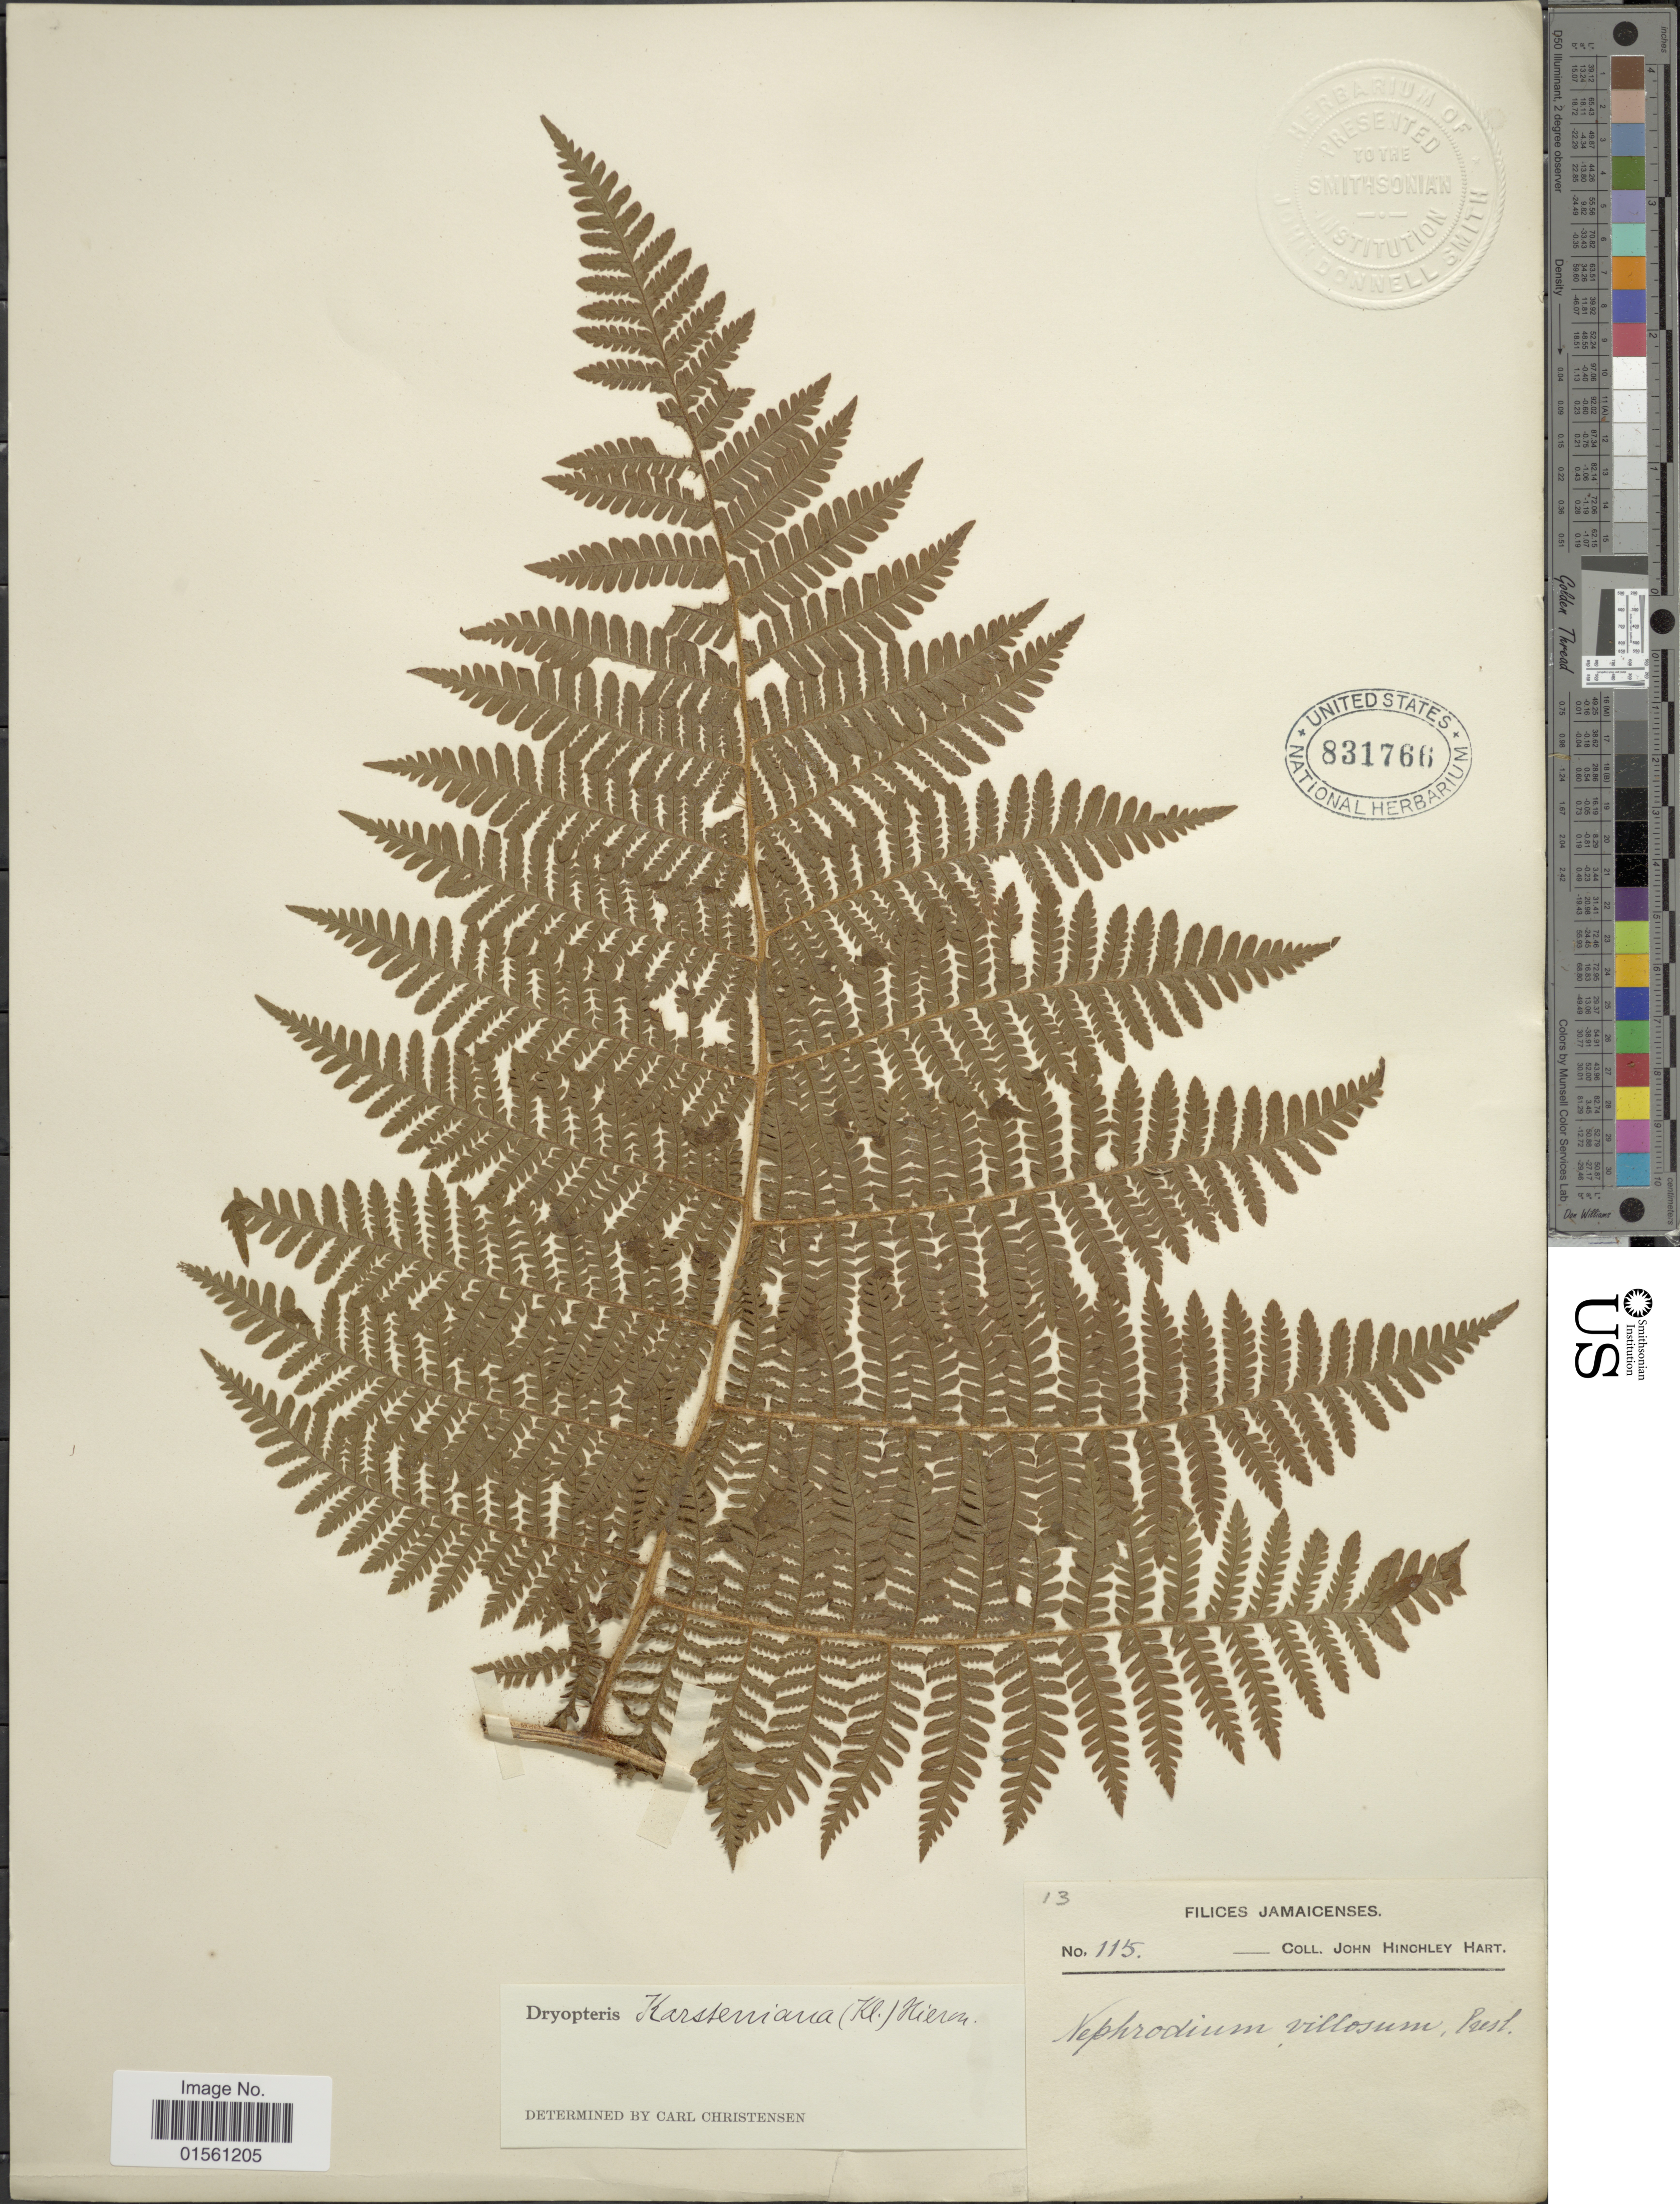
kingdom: Plantae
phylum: Tracheophyta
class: Polypodiopsida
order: Polypodiales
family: Dryopteridaceae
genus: Megalastrum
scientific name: Megalastrum pulverulentum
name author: (Poir.) A.R. Sm. & R.C. Moran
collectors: J. H. Hart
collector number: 115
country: Jamaica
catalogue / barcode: US 831766